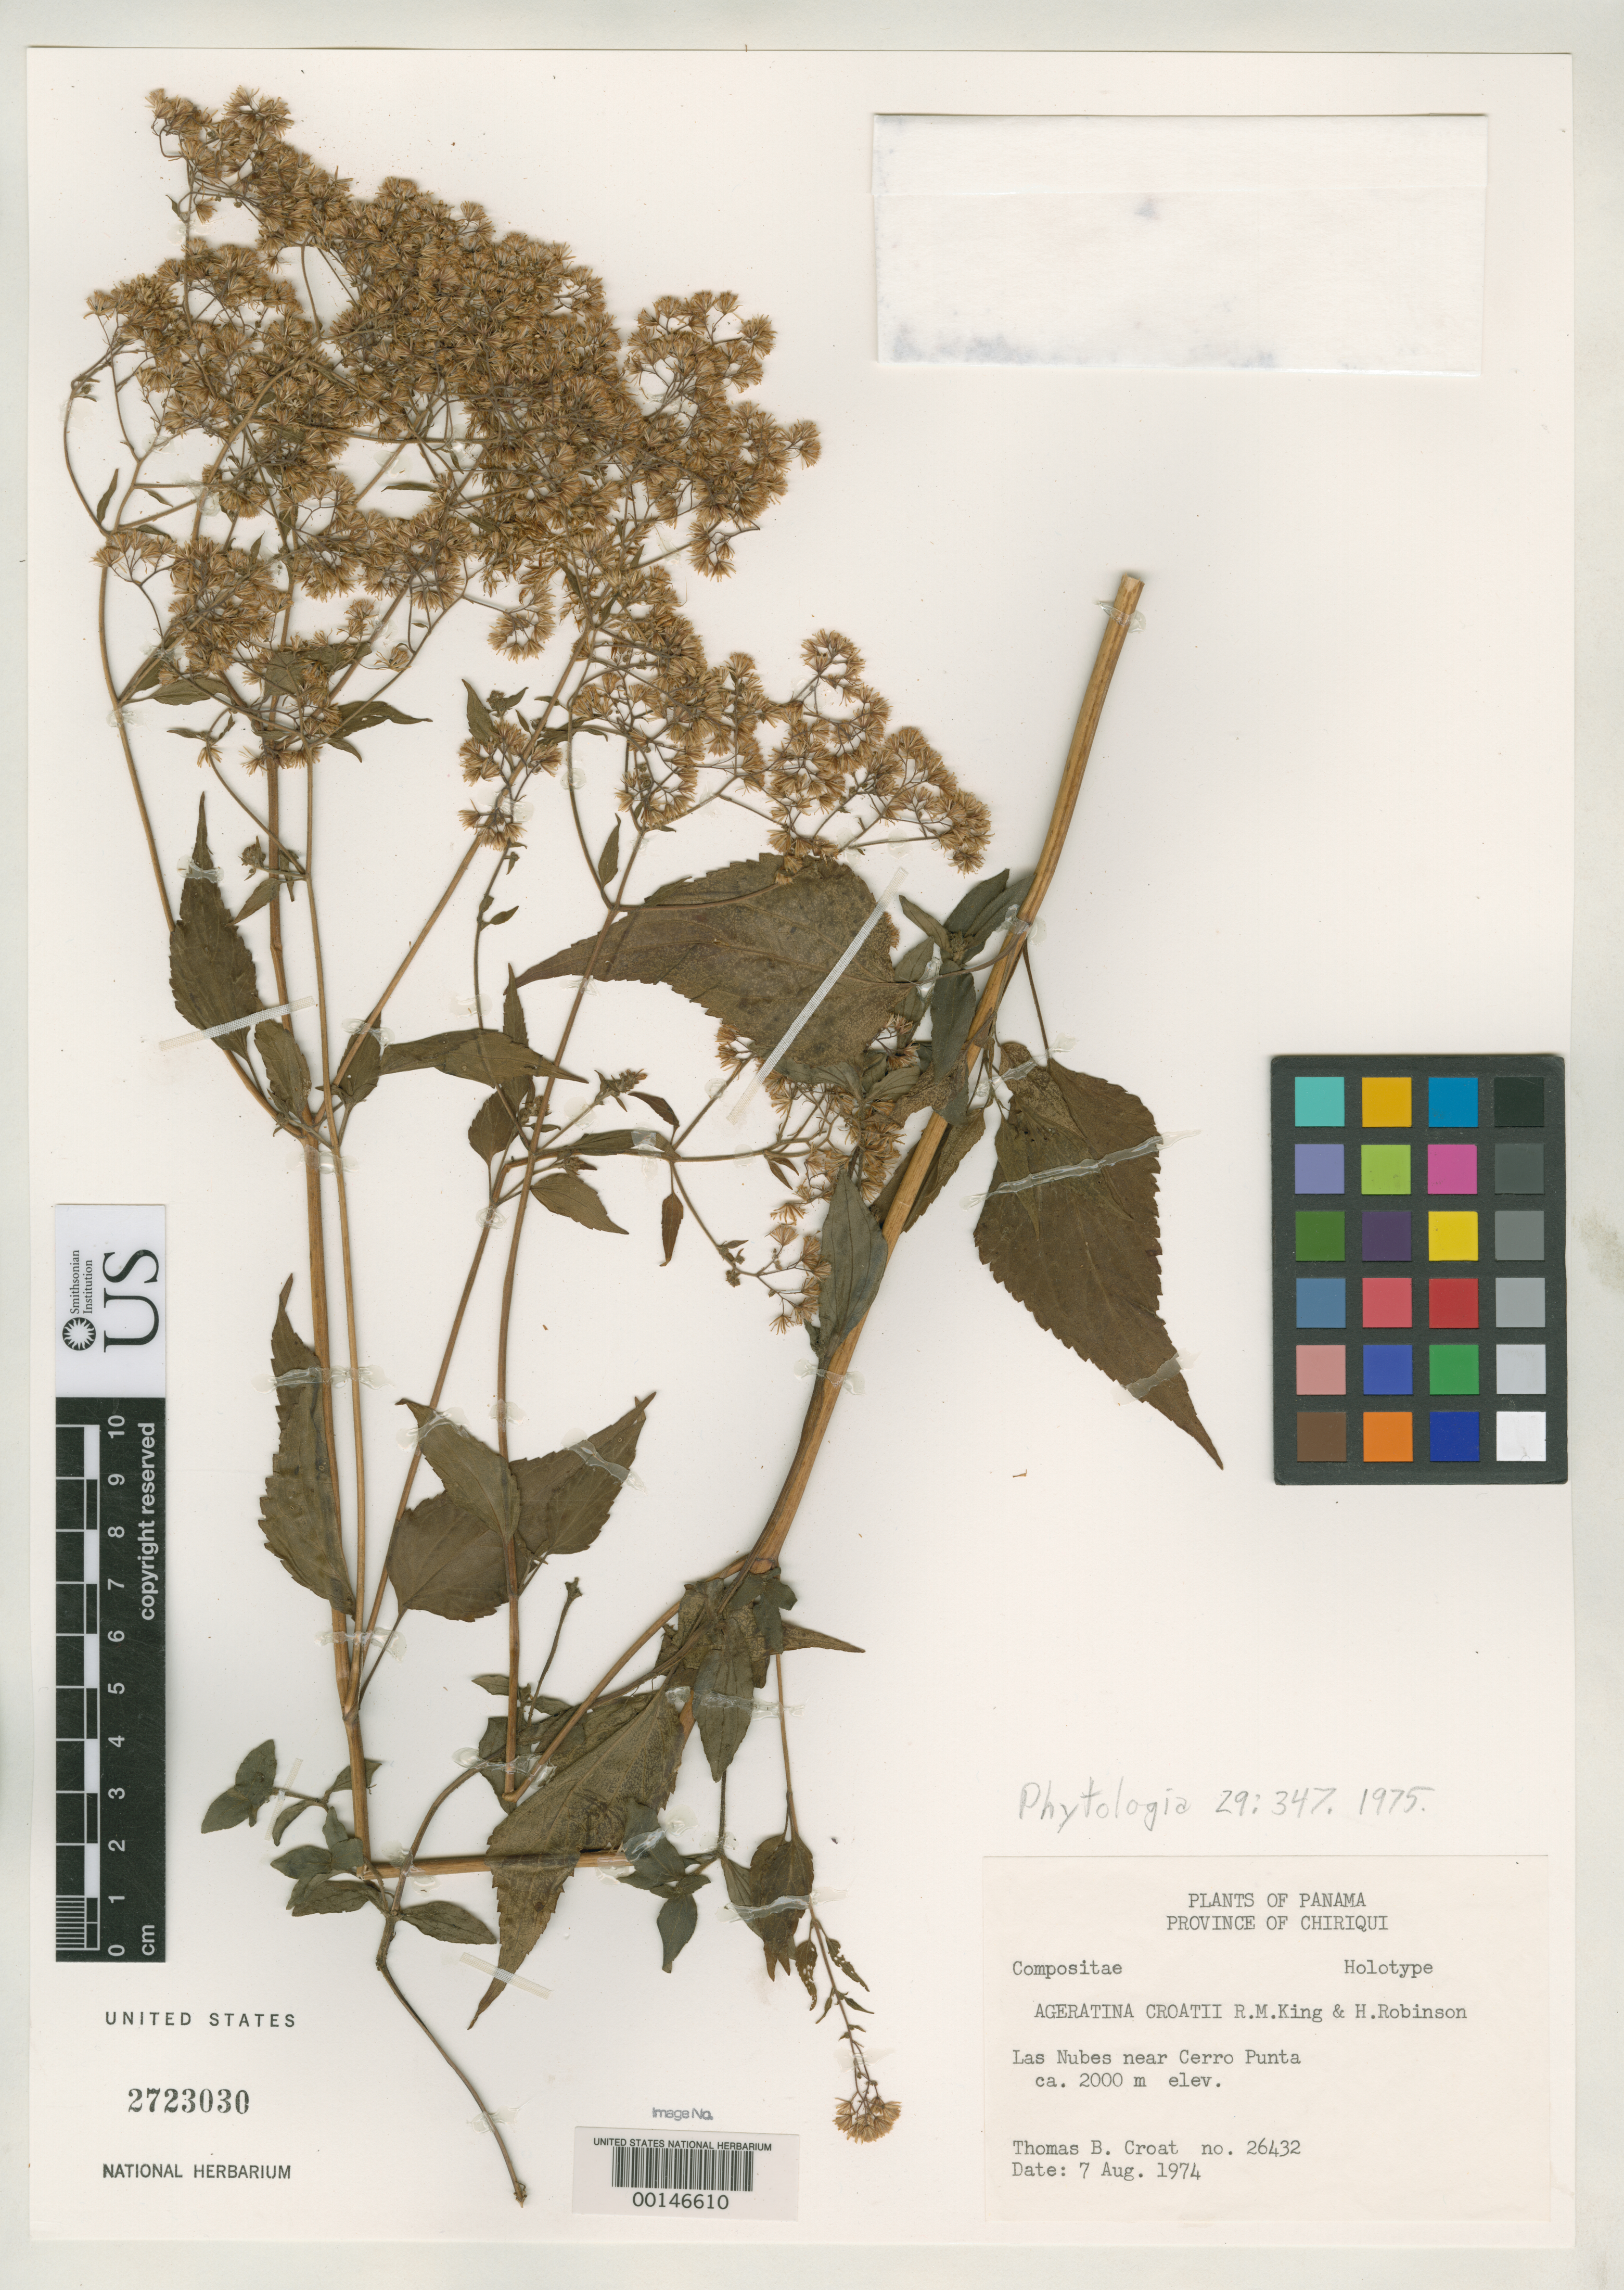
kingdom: Plantae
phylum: Tracheophyta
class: Magnoliopsida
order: Asterales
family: Asteraceae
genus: Ageratina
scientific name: Ageratina croatii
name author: R.M. King & H. Rob.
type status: Holotype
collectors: T. B. Croat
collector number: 26432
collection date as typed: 07 Aug 1974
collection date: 1974-08-07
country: Panama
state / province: Chiriquí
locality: Las Nubes near Cerro Punta.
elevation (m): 2000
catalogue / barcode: US 2723030